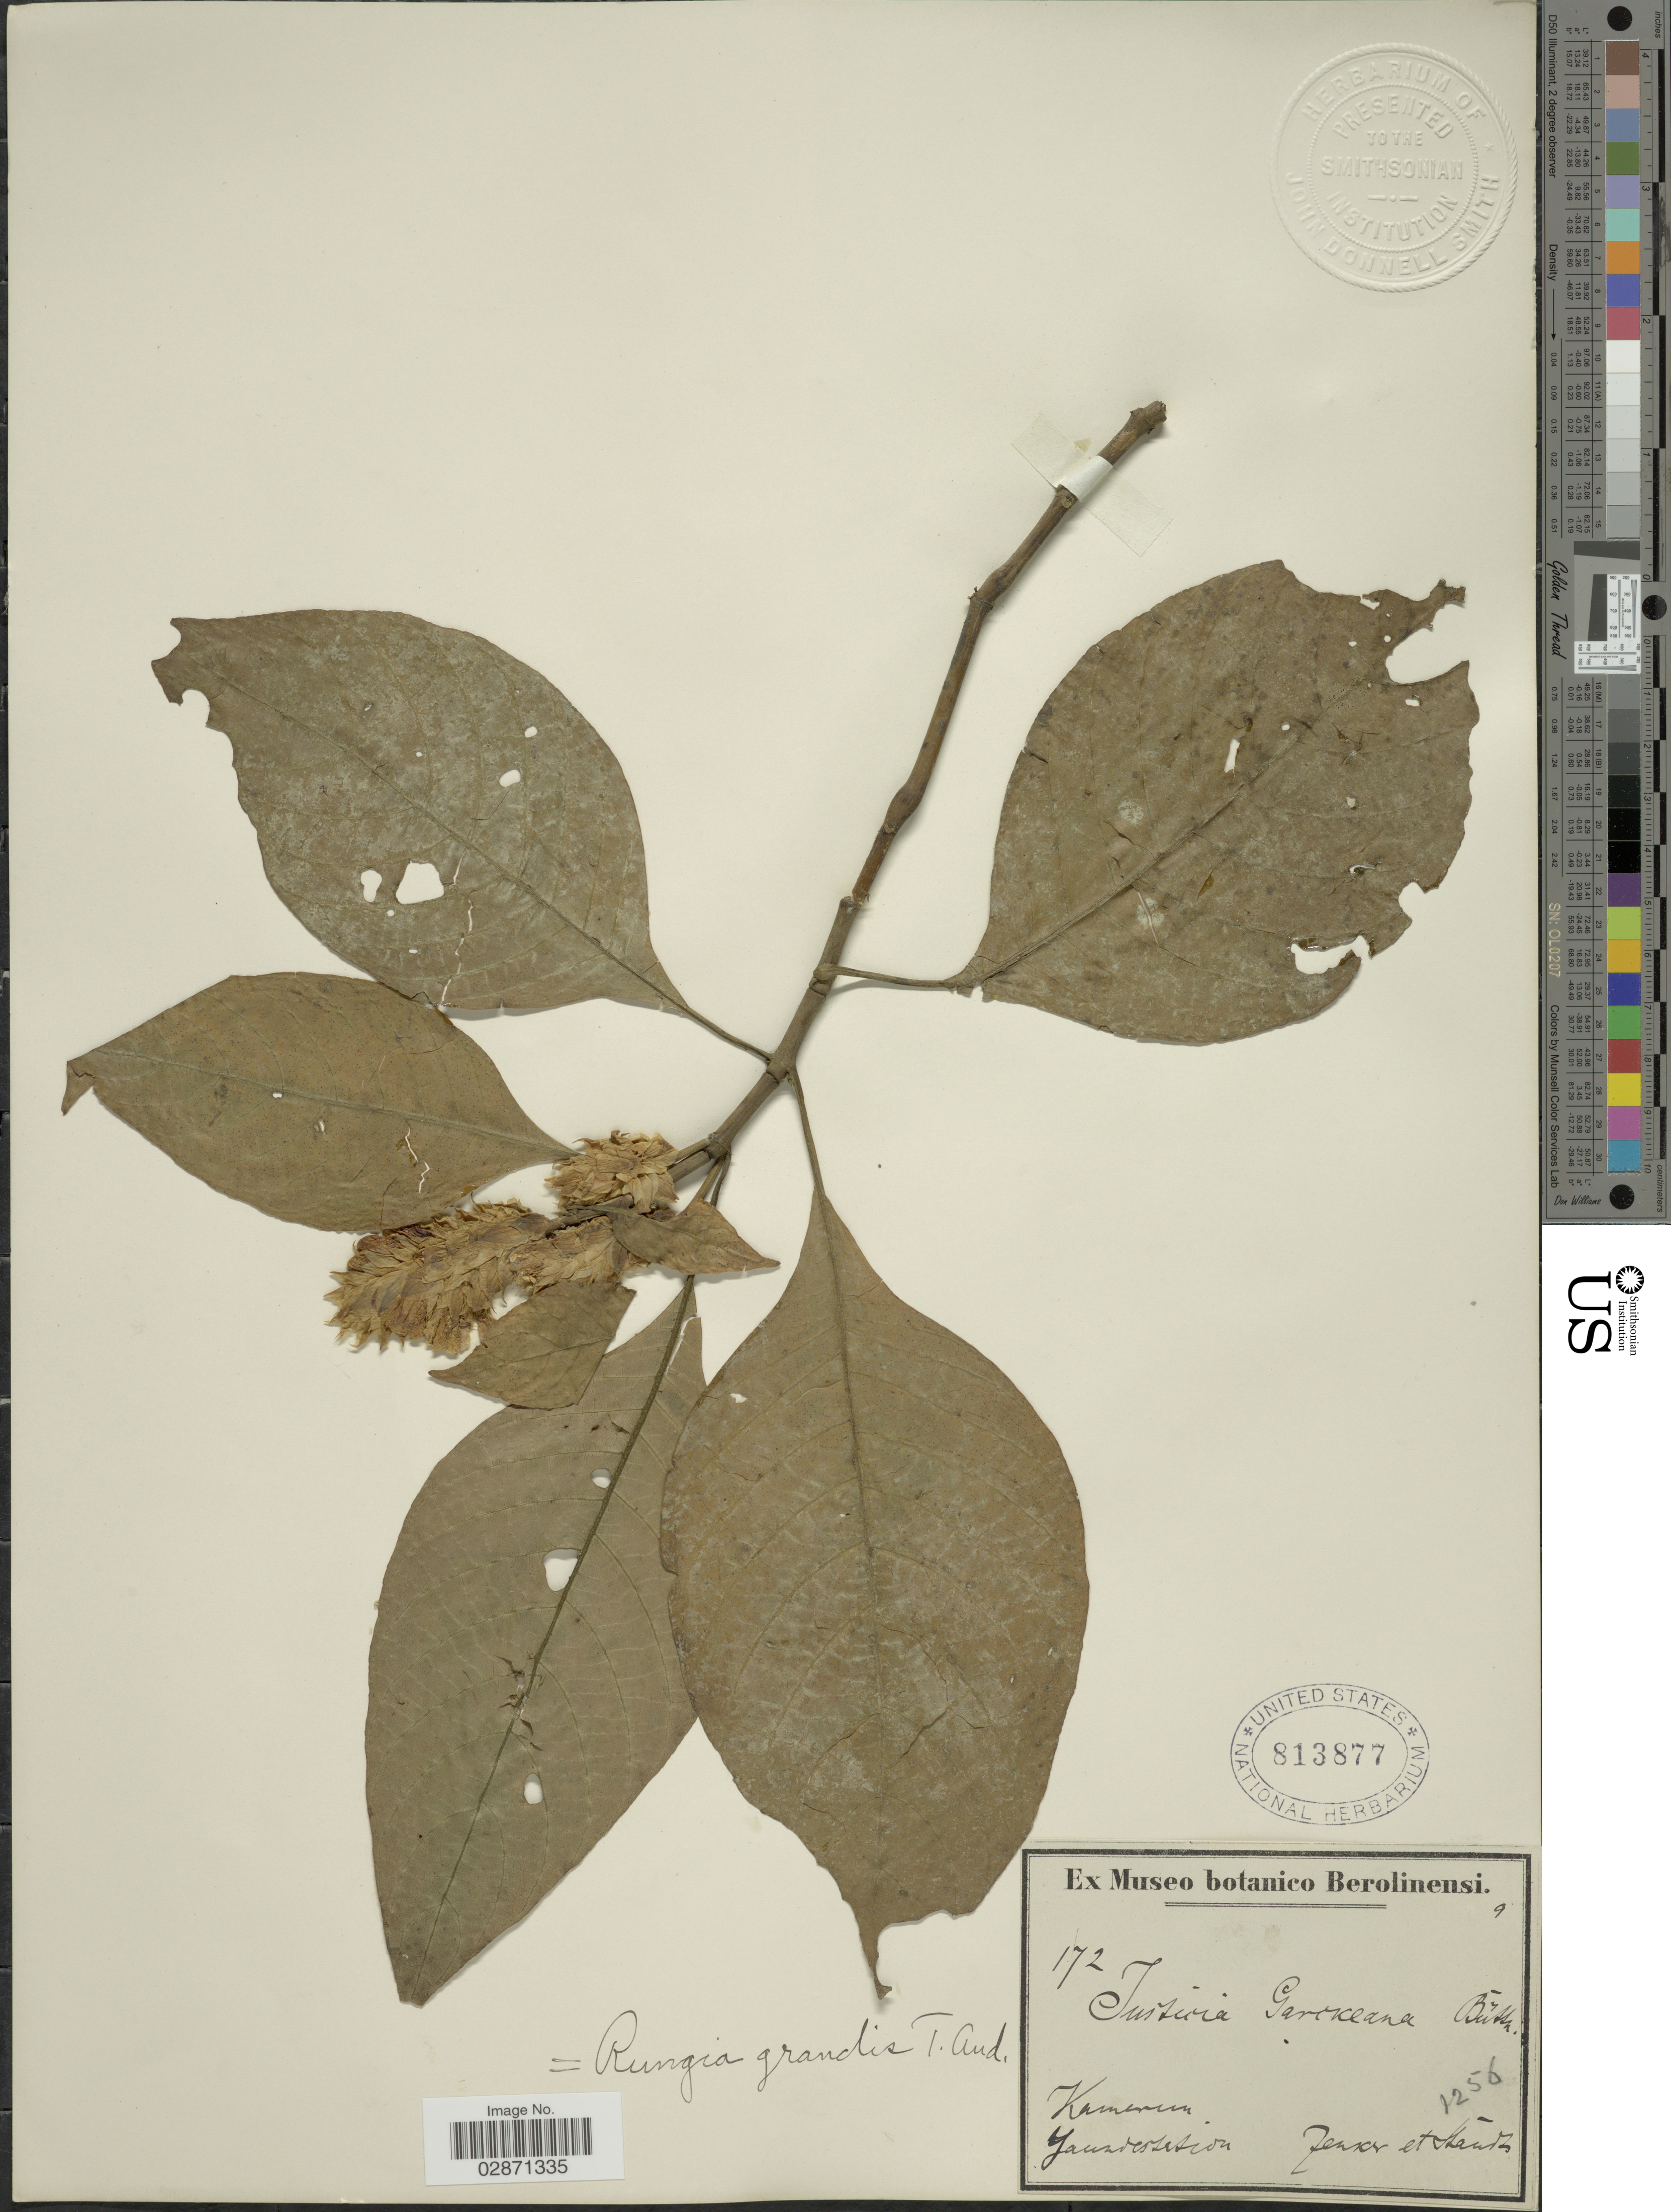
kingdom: Plantae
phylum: Tracheophyta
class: Magnoliopsida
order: Lamiales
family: Acanthaceae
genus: Rungia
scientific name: Rungia grandis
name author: T. Anderson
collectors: Zenker, -- & -. Staudt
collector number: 172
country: Cameroon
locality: Kamerun. Yaundestation.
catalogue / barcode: US 813877